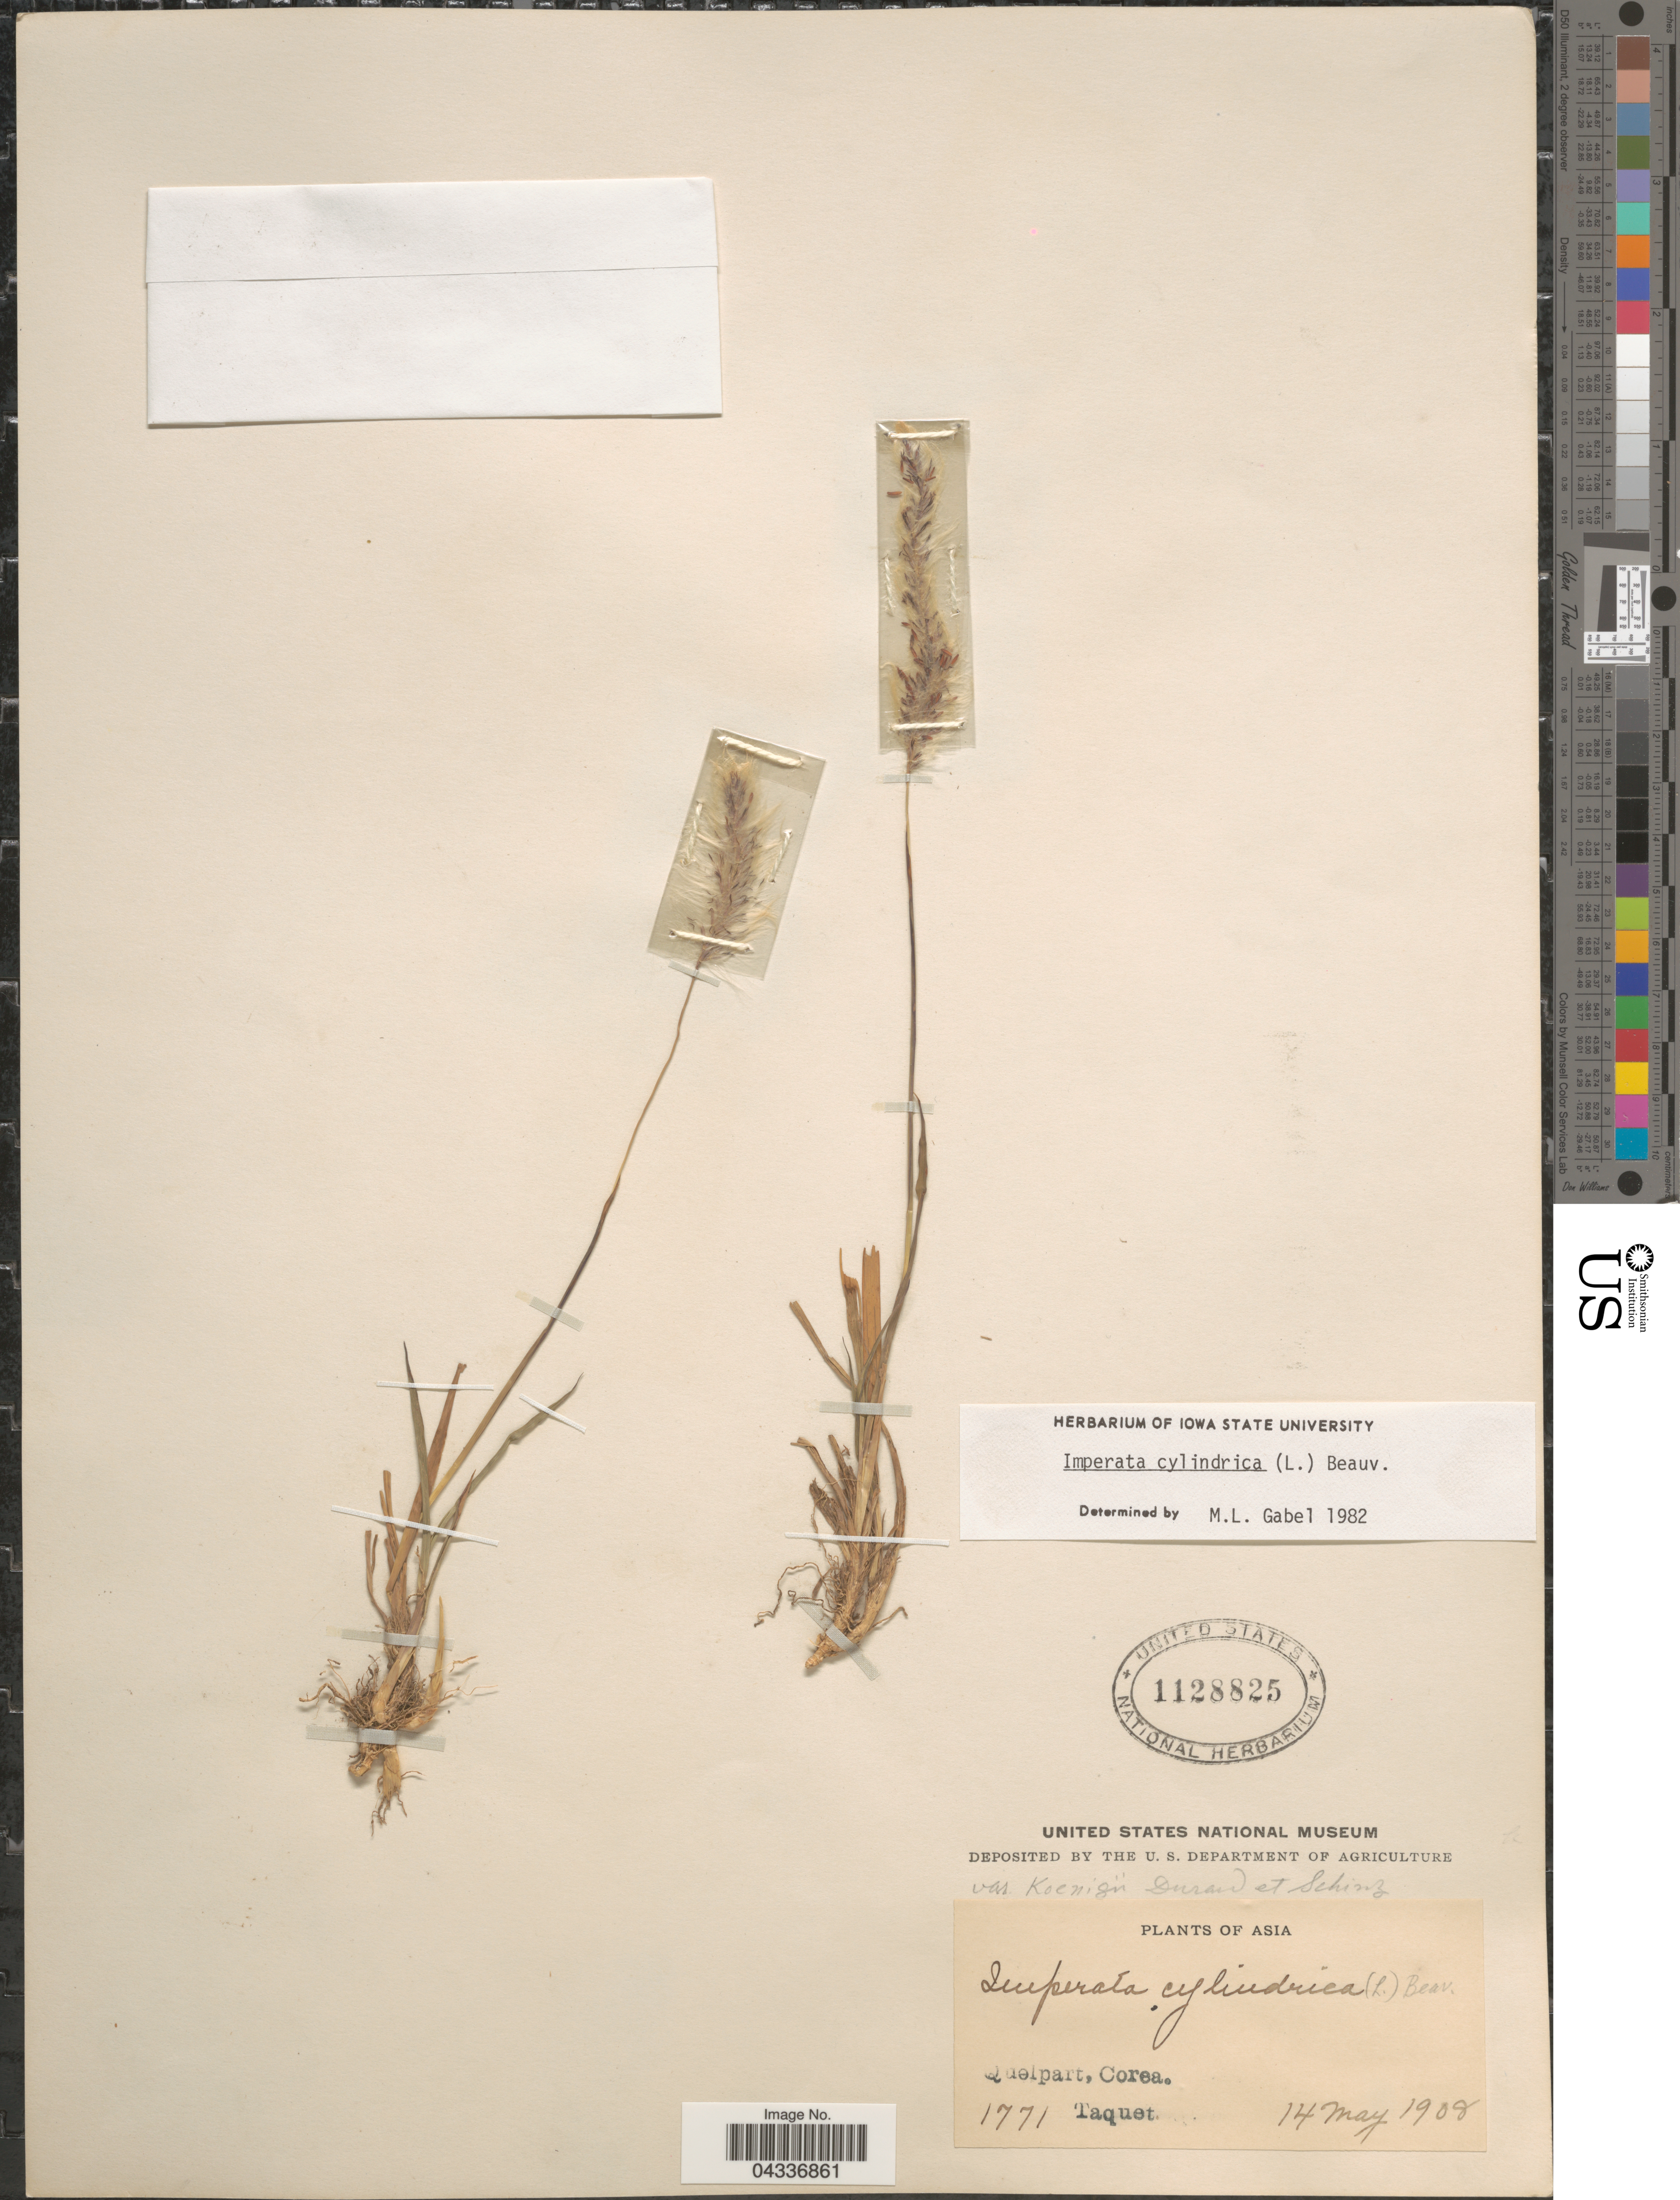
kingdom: Plantae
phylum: Tracheophyta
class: Liliopsida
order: Poales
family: Poaceae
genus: Imperata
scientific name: Imperata cylindrica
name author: (L.) P. Beauv.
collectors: Taquet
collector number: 1771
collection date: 1908-05-14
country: South Korea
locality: Quelpart, Corea.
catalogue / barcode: US 1128825